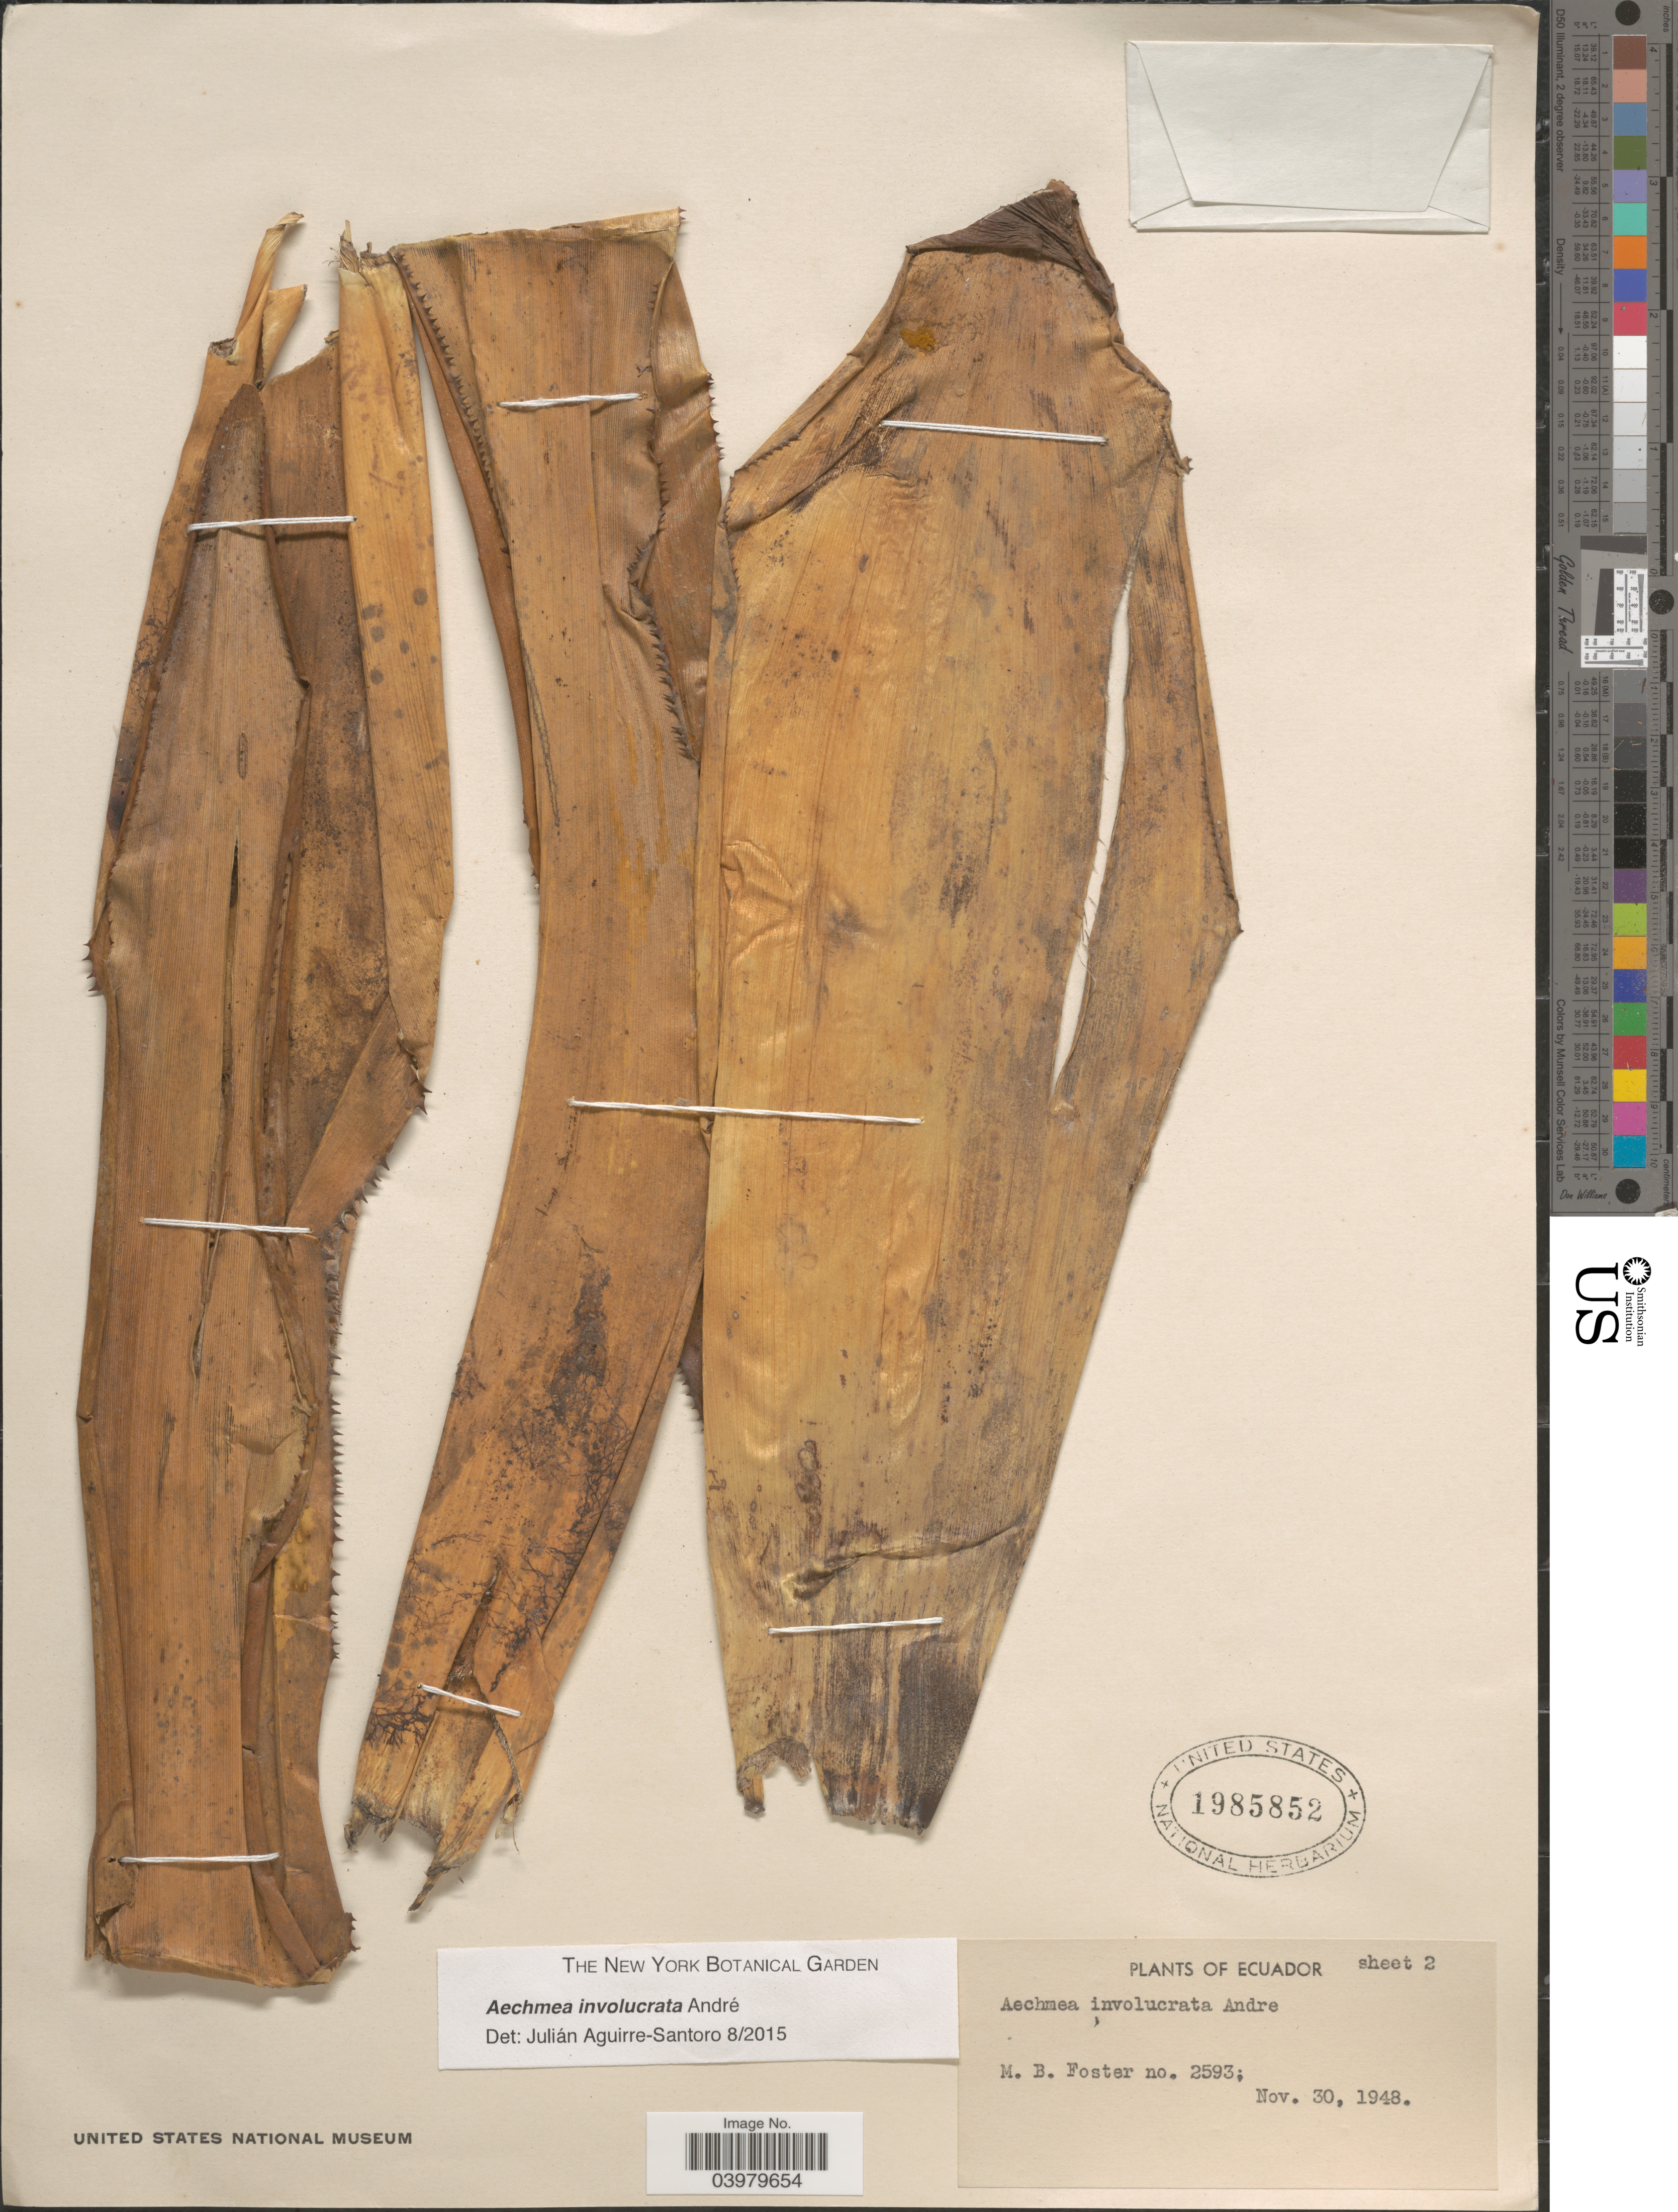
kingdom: Plantae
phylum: Tracheophyta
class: Liliopsida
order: Poales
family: Bromeliaceae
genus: Aechmea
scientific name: Aechmea involucrata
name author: Rusby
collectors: M. B. Foster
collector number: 2593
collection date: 1948-11-30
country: Ecuador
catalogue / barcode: US 1985852